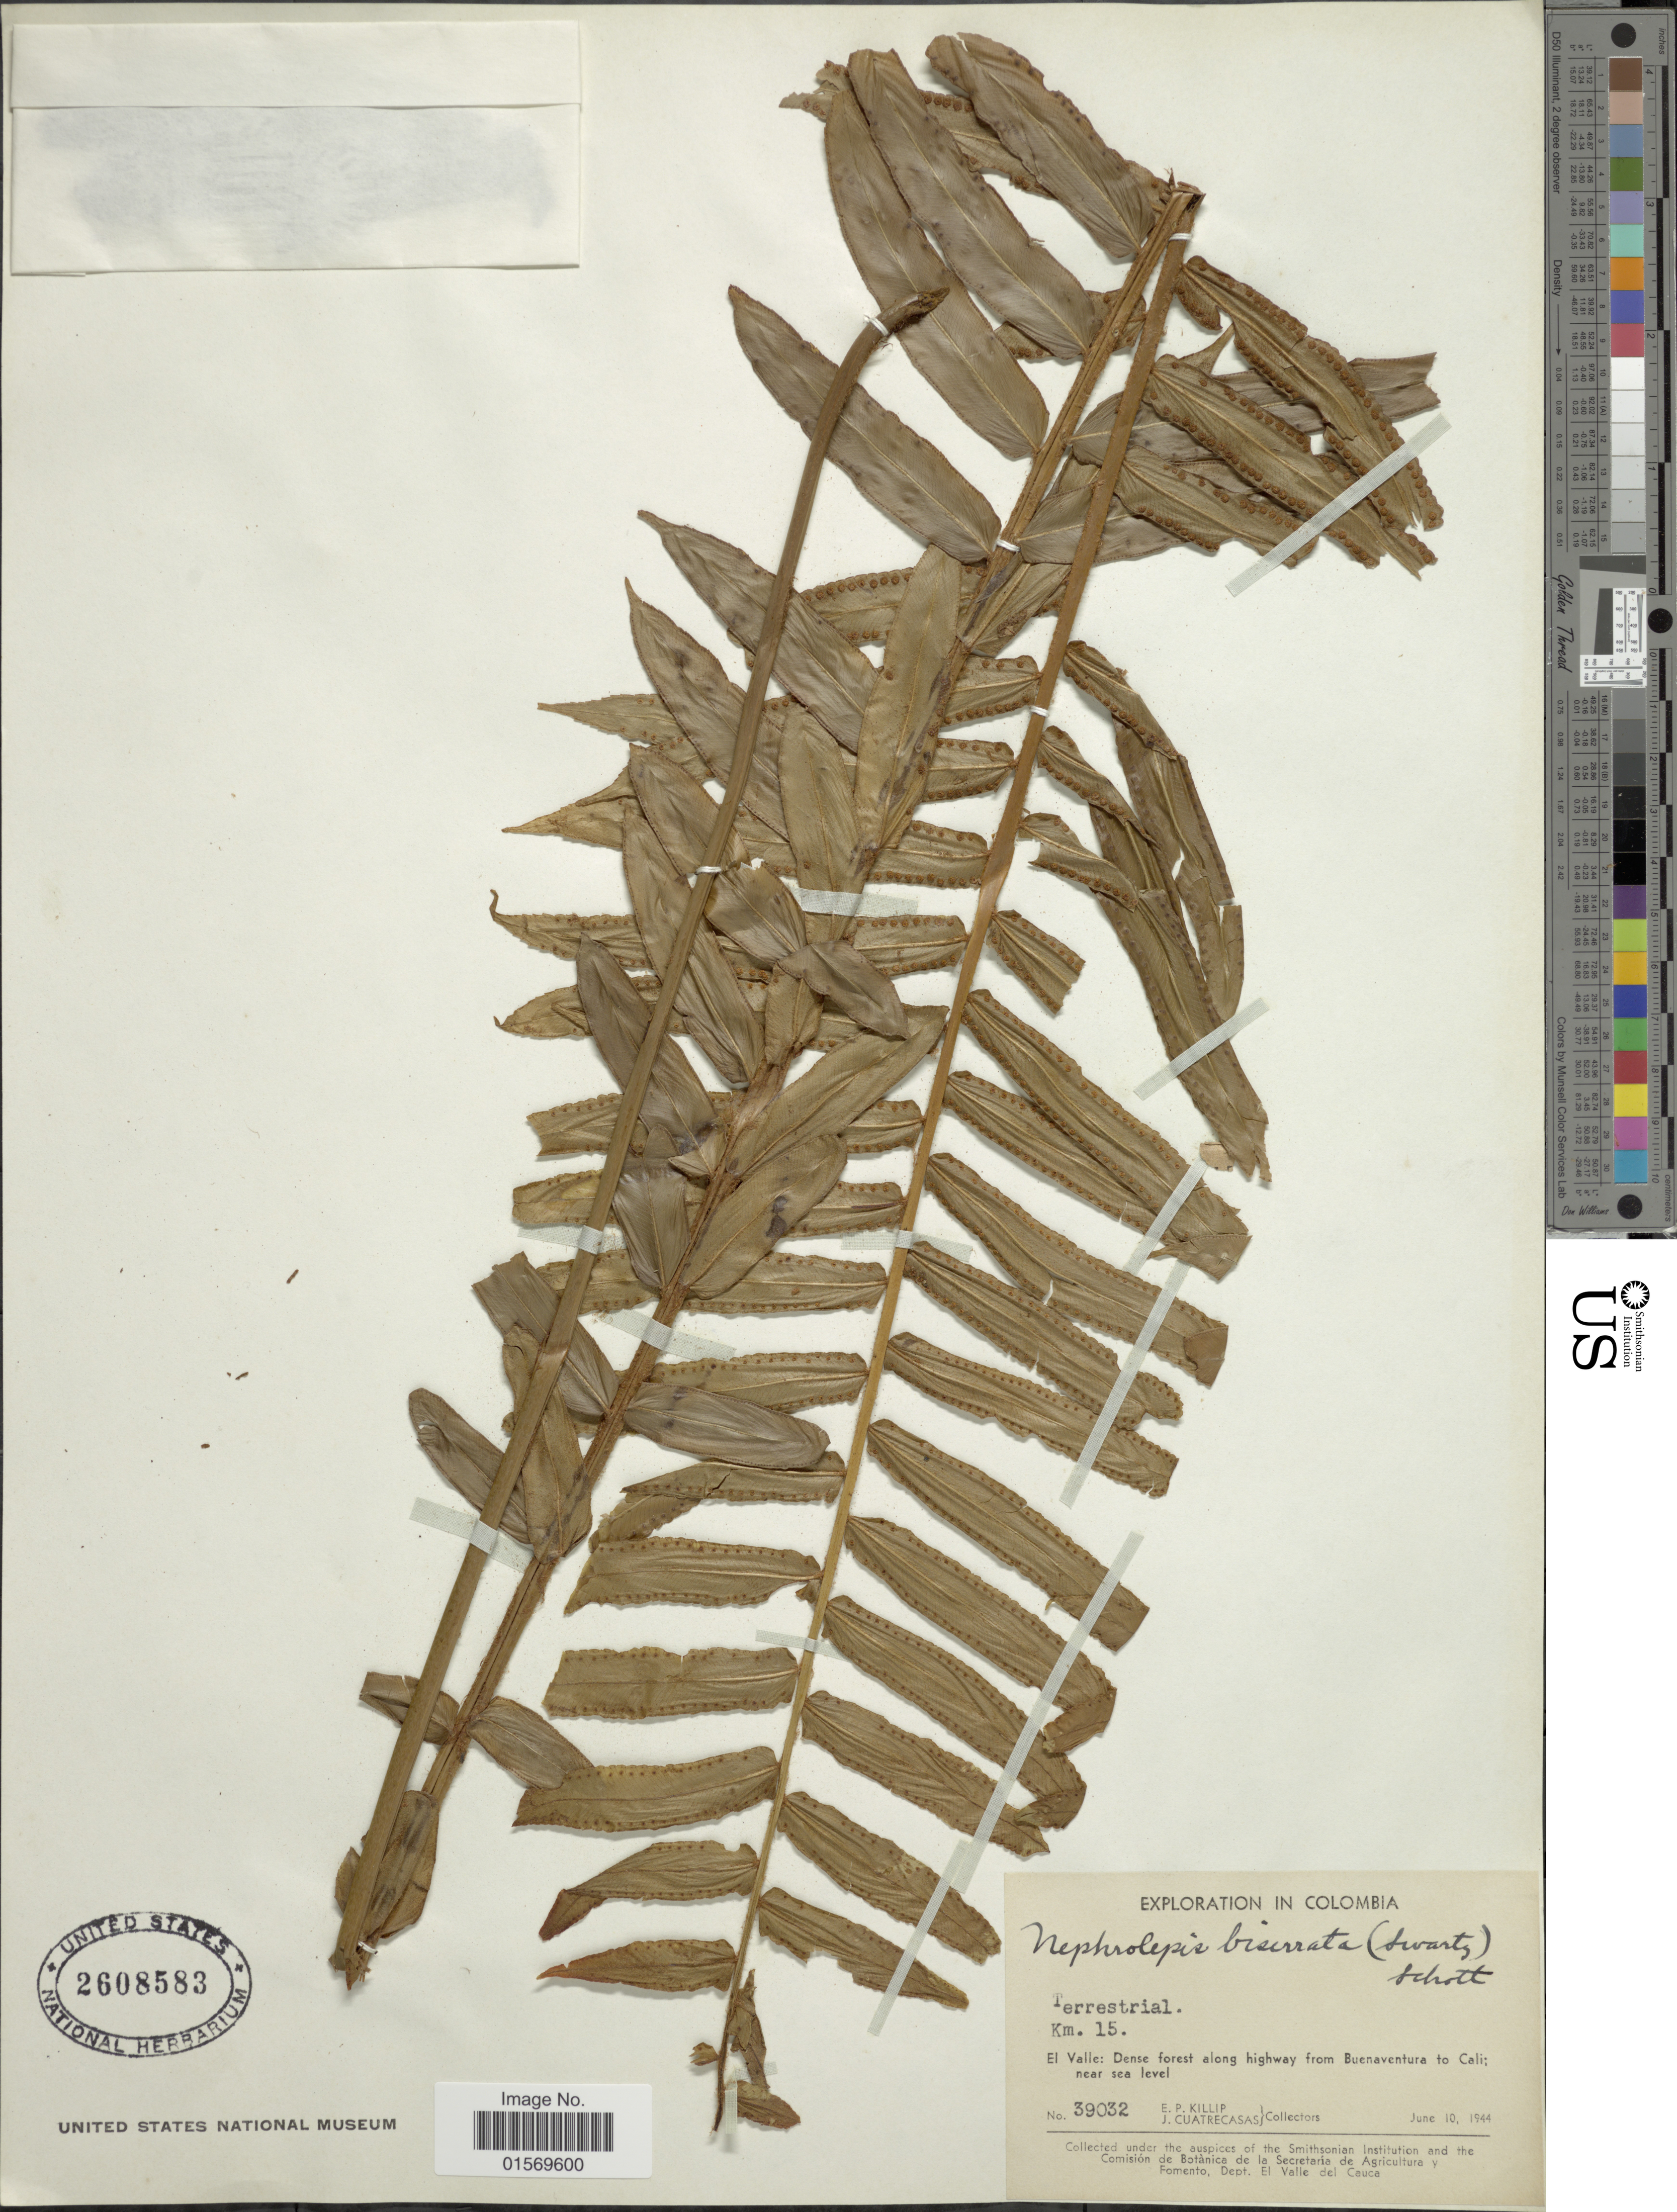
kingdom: Plantae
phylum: Tracheophyta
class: Polypodiopsida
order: Polypodiales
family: Nephrolepidaceae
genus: Nephrolepis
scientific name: Nephrolepis biserrata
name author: (Sw.) Schott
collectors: E. P. Killip & J. Cuatrecasas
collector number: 39032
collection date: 1944-06-10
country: Colombia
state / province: Valle del Cauca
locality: Km. 15, El Valle: dense forest along highway from Buenaventura to Cali.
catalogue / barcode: US 2608583